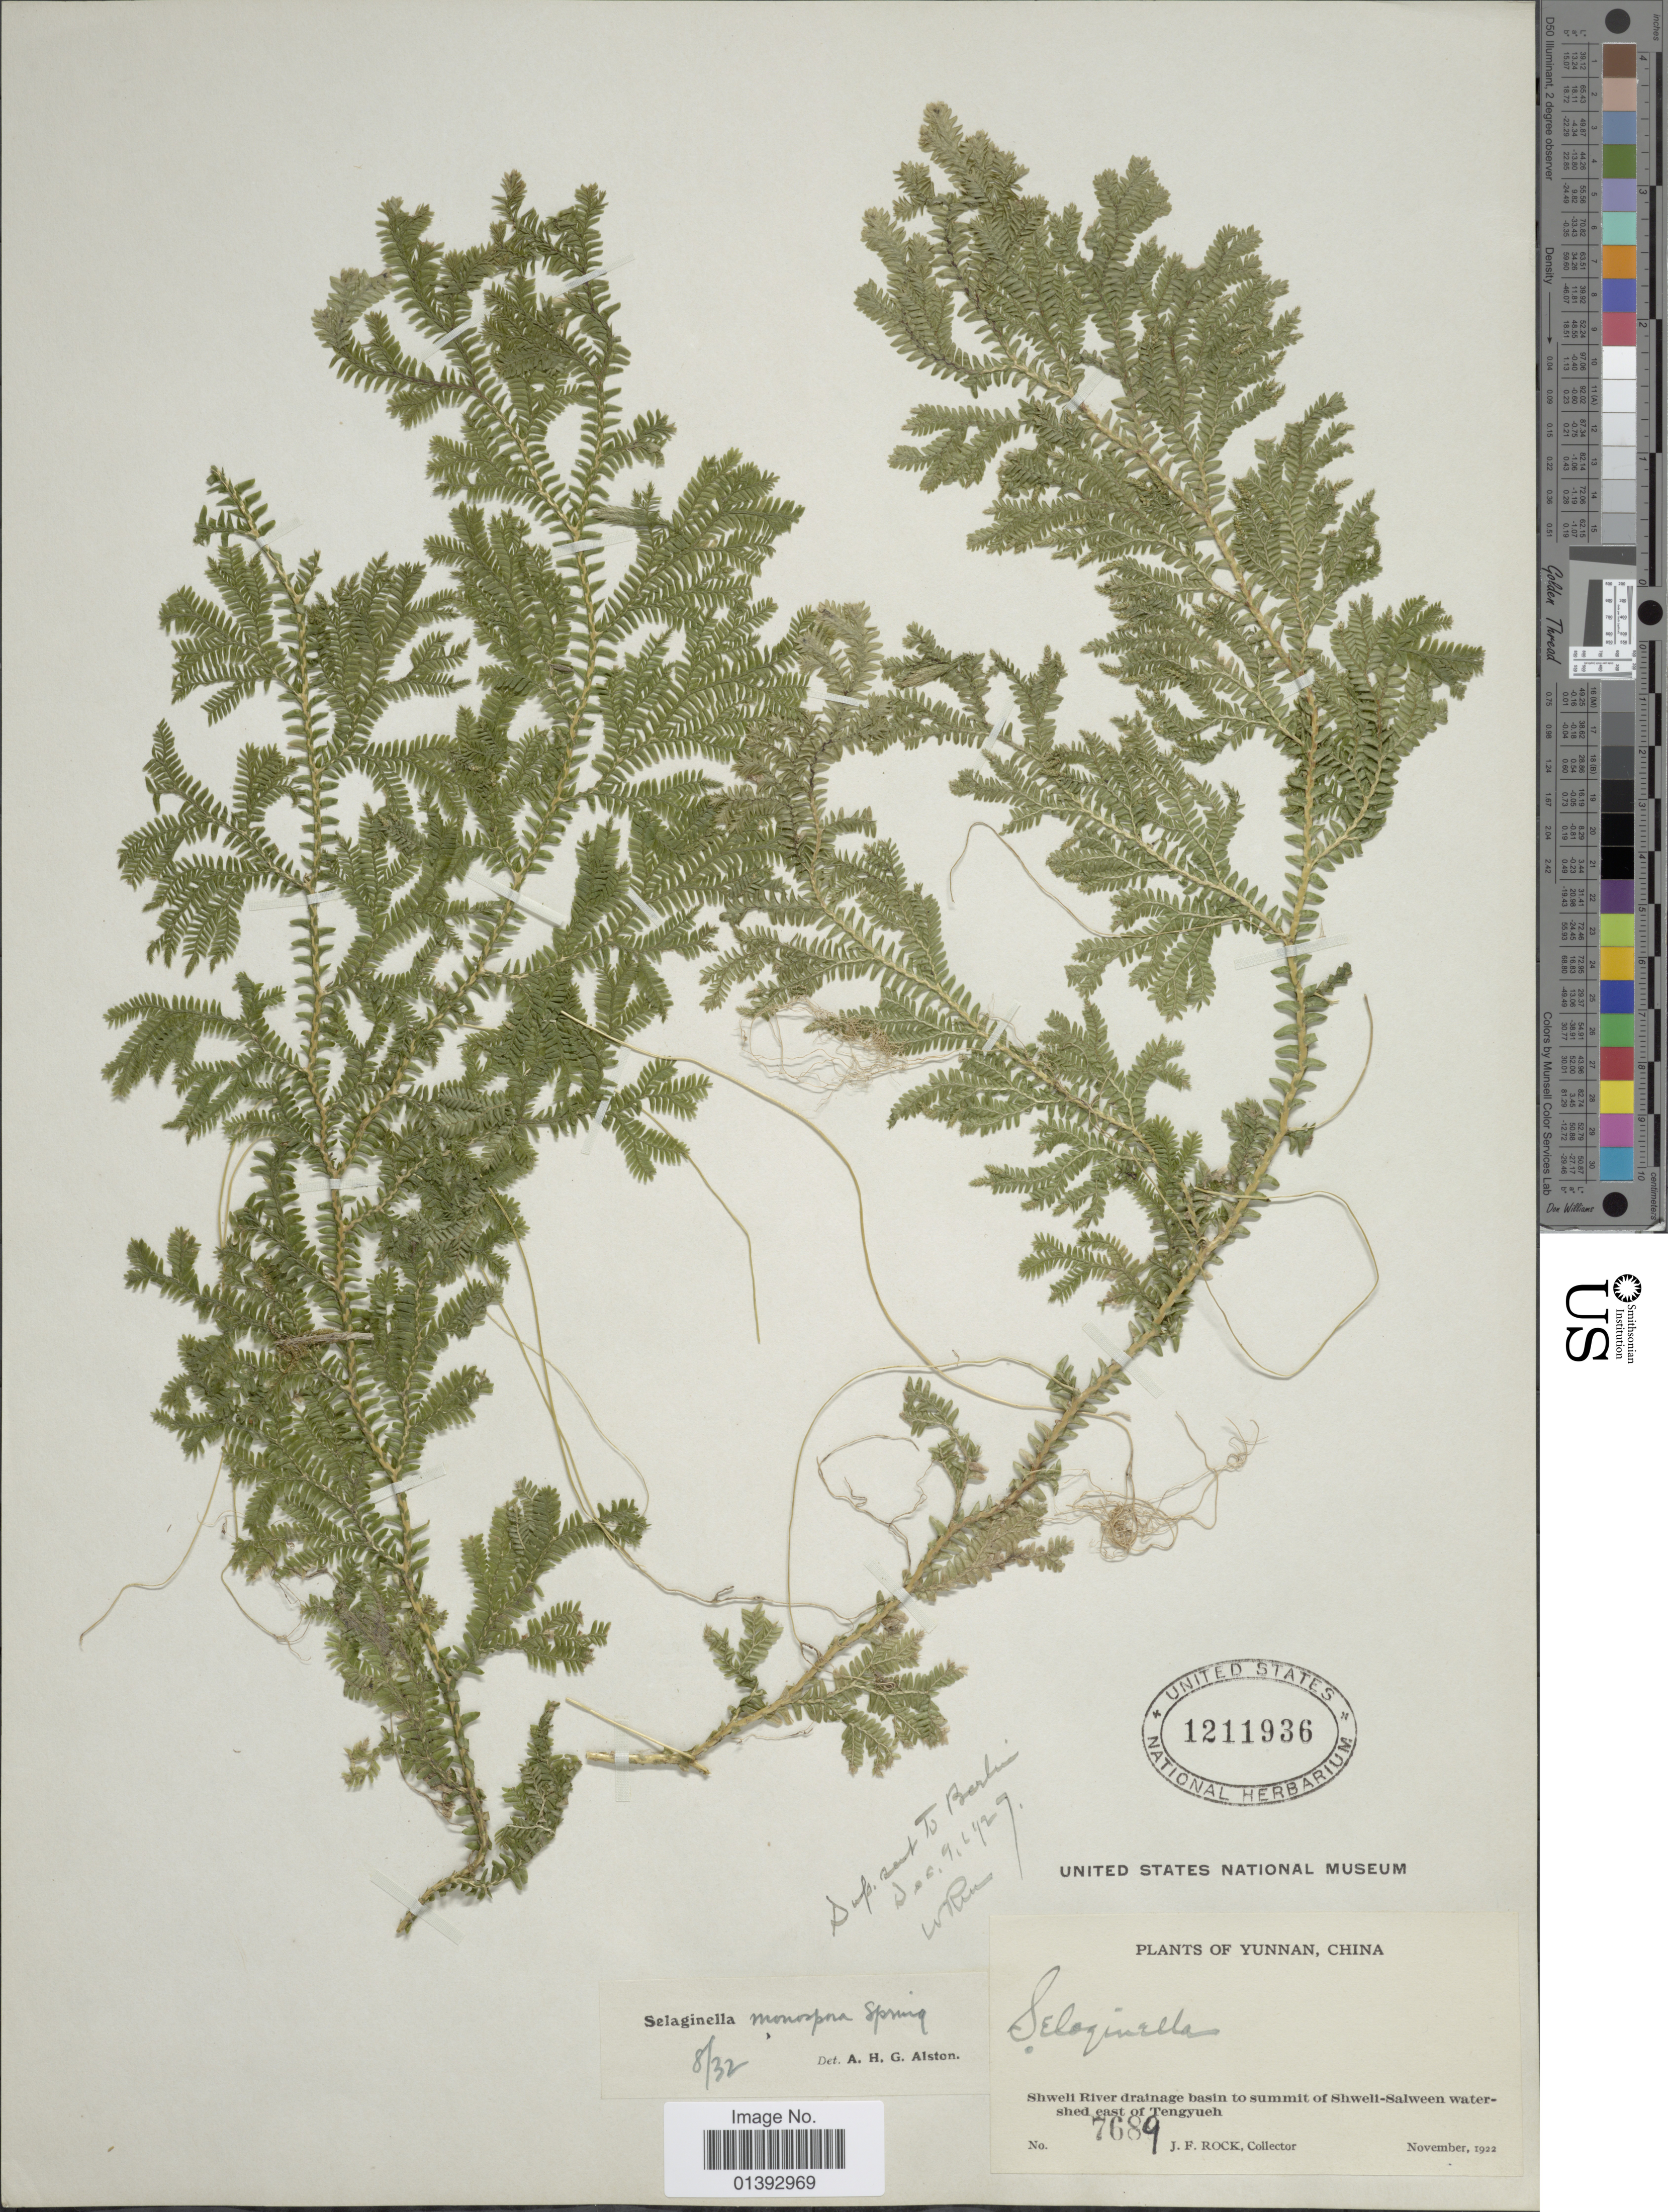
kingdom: Plantae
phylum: Tracheophyta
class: Lycopodiopsida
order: Selaginellales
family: Selaginellaceae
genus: Selaginella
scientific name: Selaginella monospora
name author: Spring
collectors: J. Rock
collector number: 7689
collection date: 1922-11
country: China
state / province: Yunnan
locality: Shweli river drainage basin to summit of Shwell-Salween watershed east of Tengyueh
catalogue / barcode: US 1211936